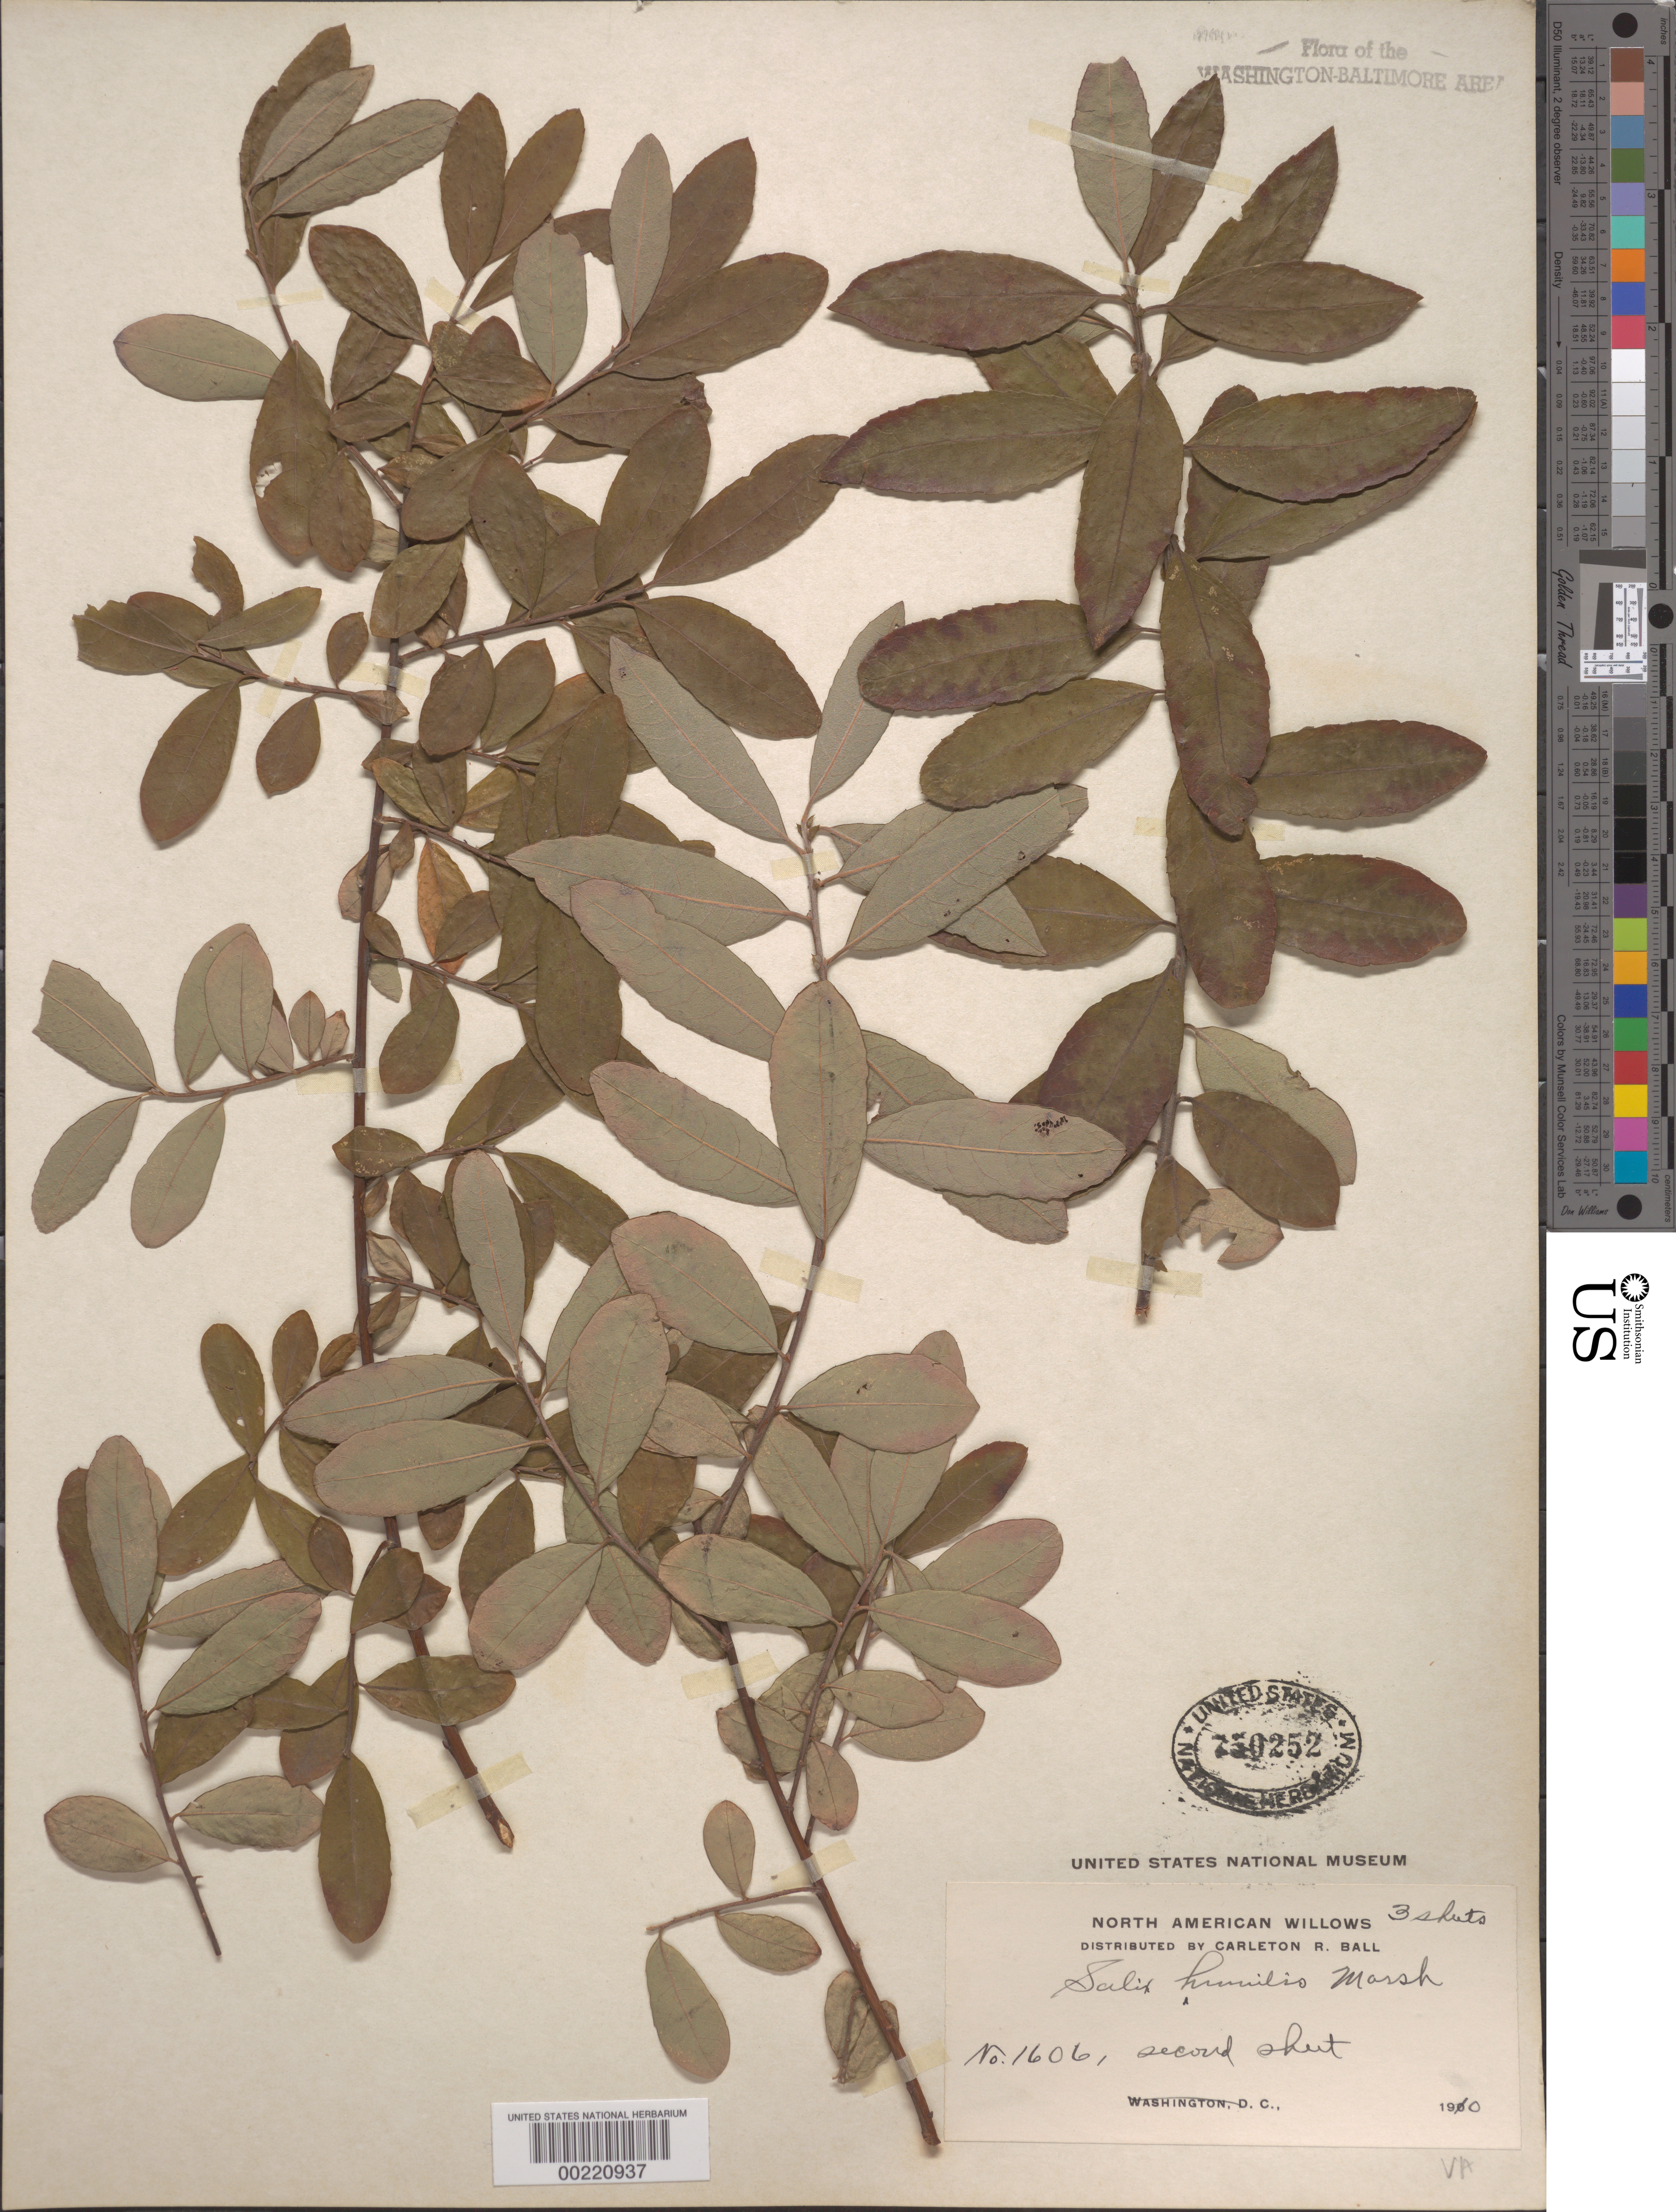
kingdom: Plantae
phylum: Tracheophyta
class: Magnoliopsida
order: Malpighiales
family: Salicaceae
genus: Salix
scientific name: Salix humilis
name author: Marshall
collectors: C. R. Ball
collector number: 1606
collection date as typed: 1910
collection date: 1910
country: United States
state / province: Virginia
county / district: Fairfax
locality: West Falls Church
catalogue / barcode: US 750252